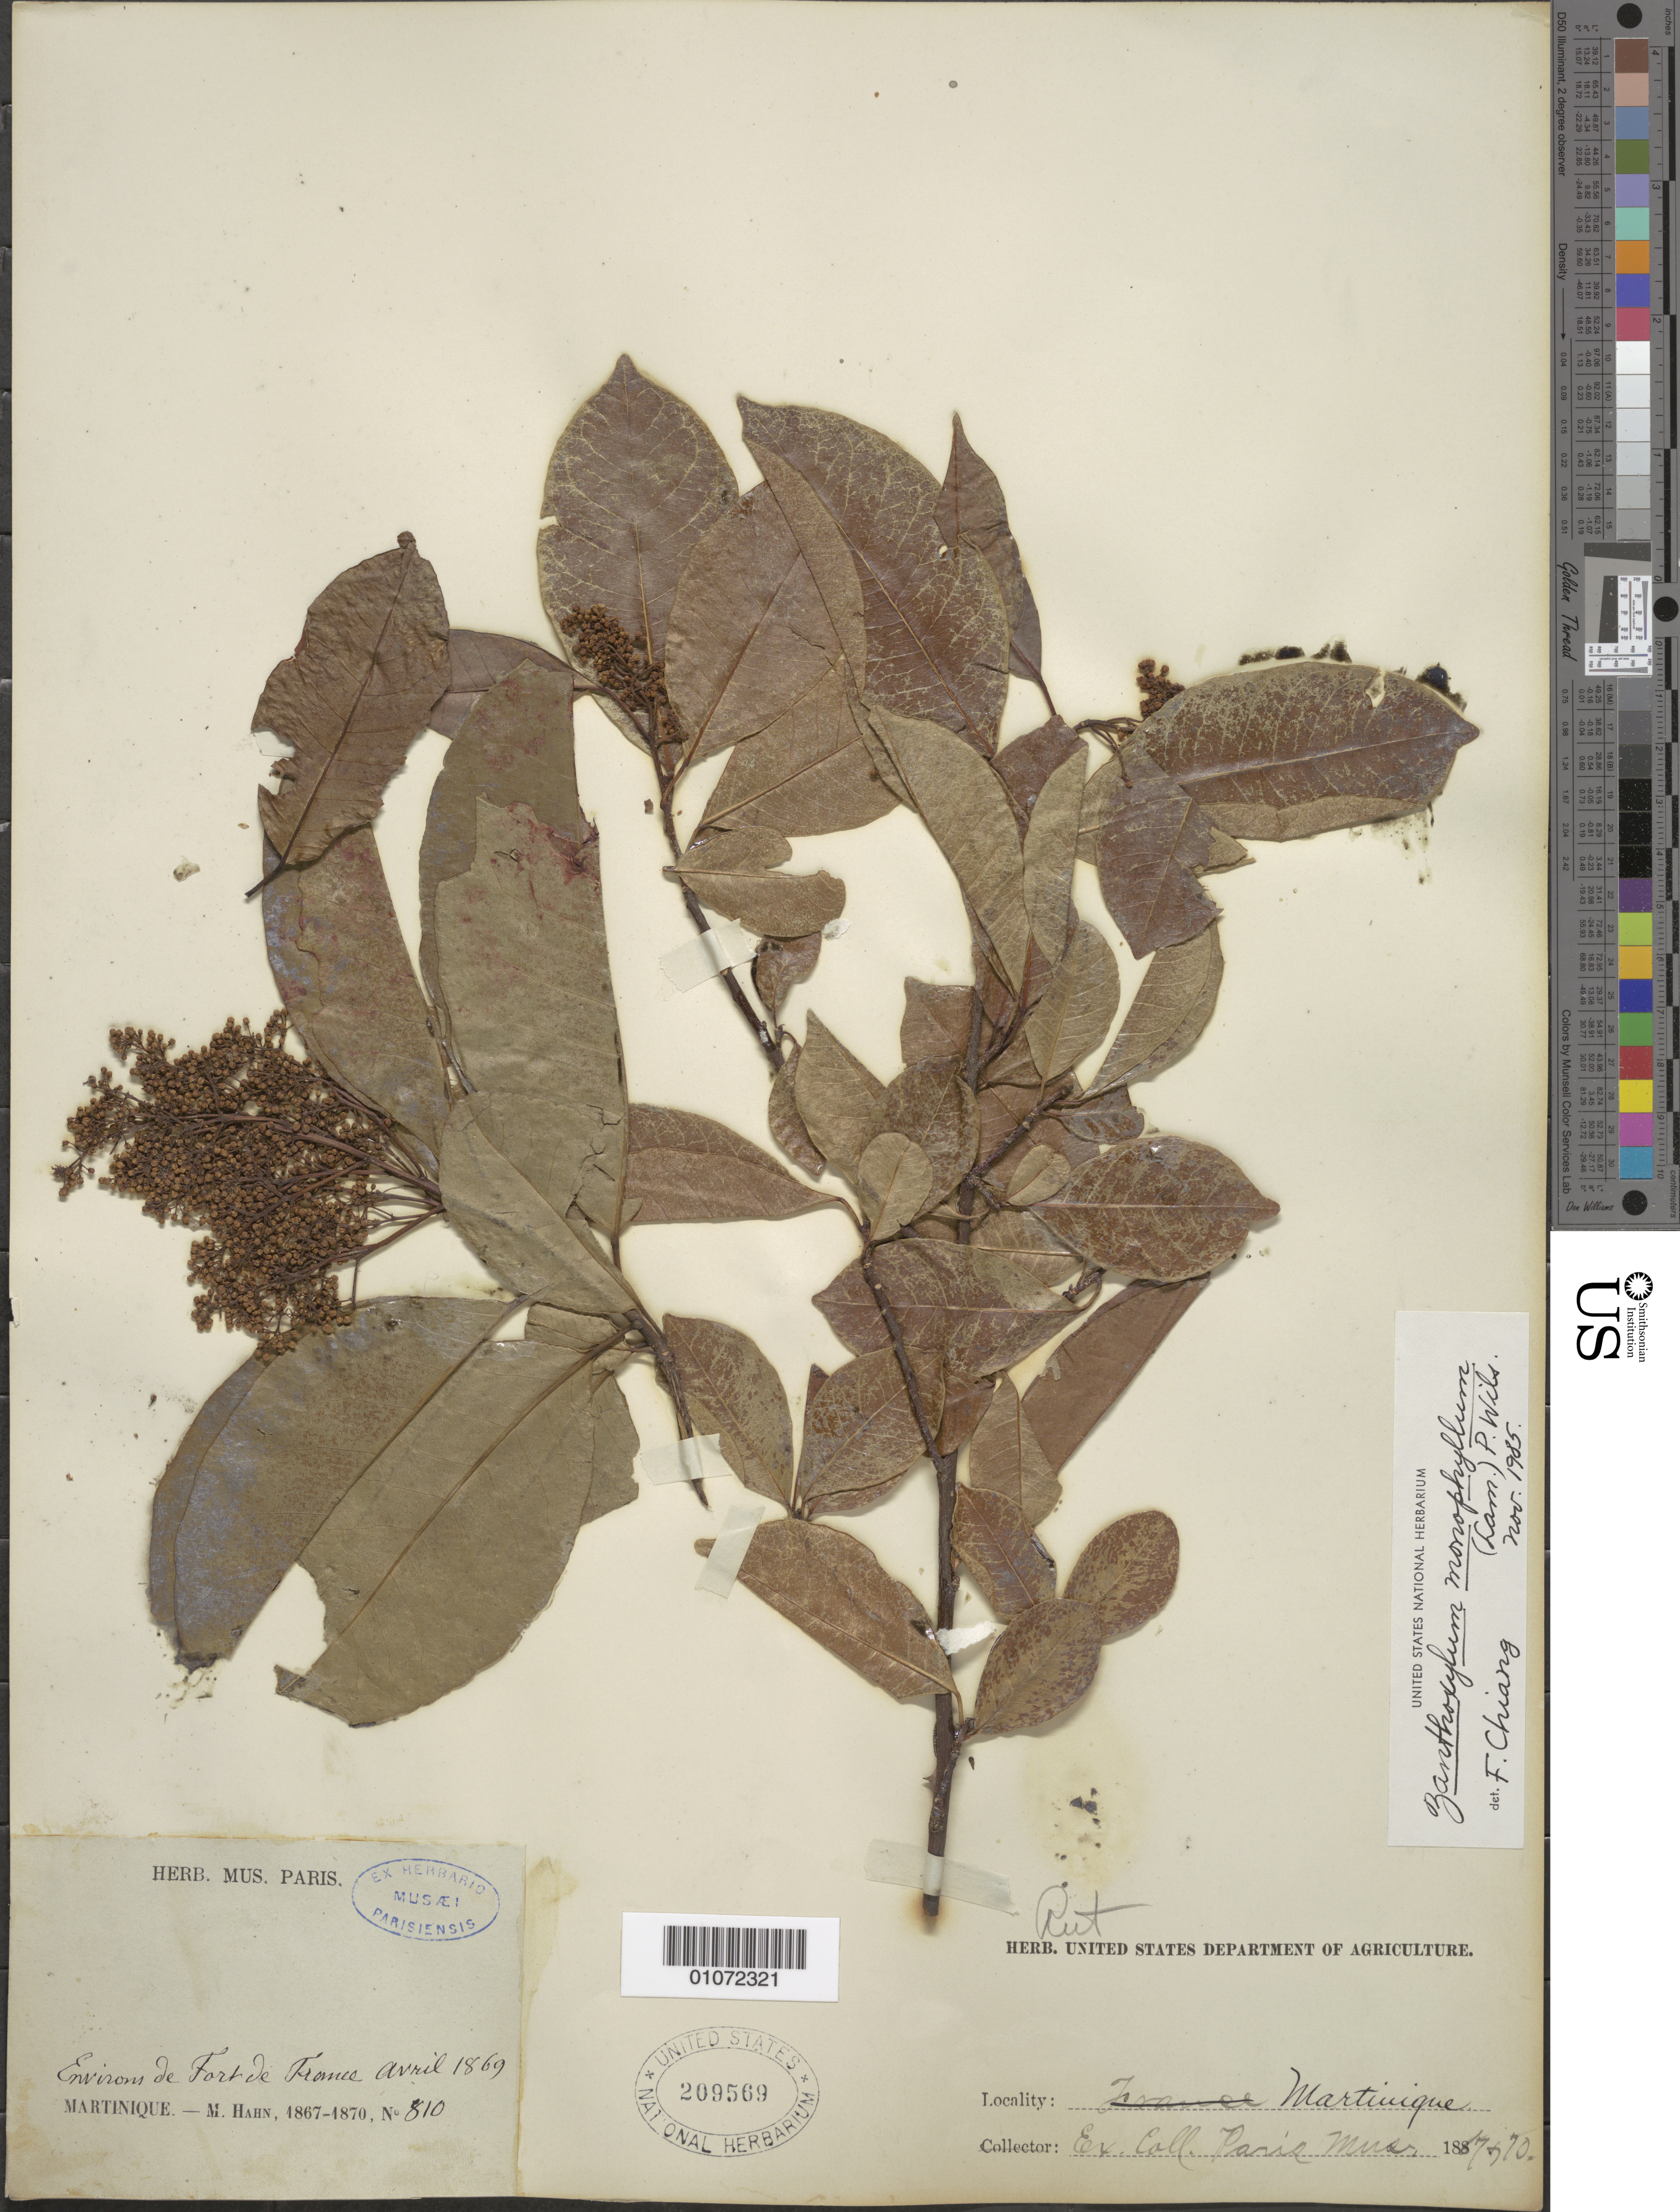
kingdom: Plantae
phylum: Tracheophyta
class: Magnoliopsida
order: Sapindales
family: Rutaceae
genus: Zanthoxylum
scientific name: Zanthoxylum monophyllum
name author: (Lam.) P. Wilson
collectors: M. Hahn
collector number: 810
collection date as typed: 1867 to -- --- 1870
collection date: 1867/1870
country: Martinique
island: Martinique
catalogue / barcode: US 209569